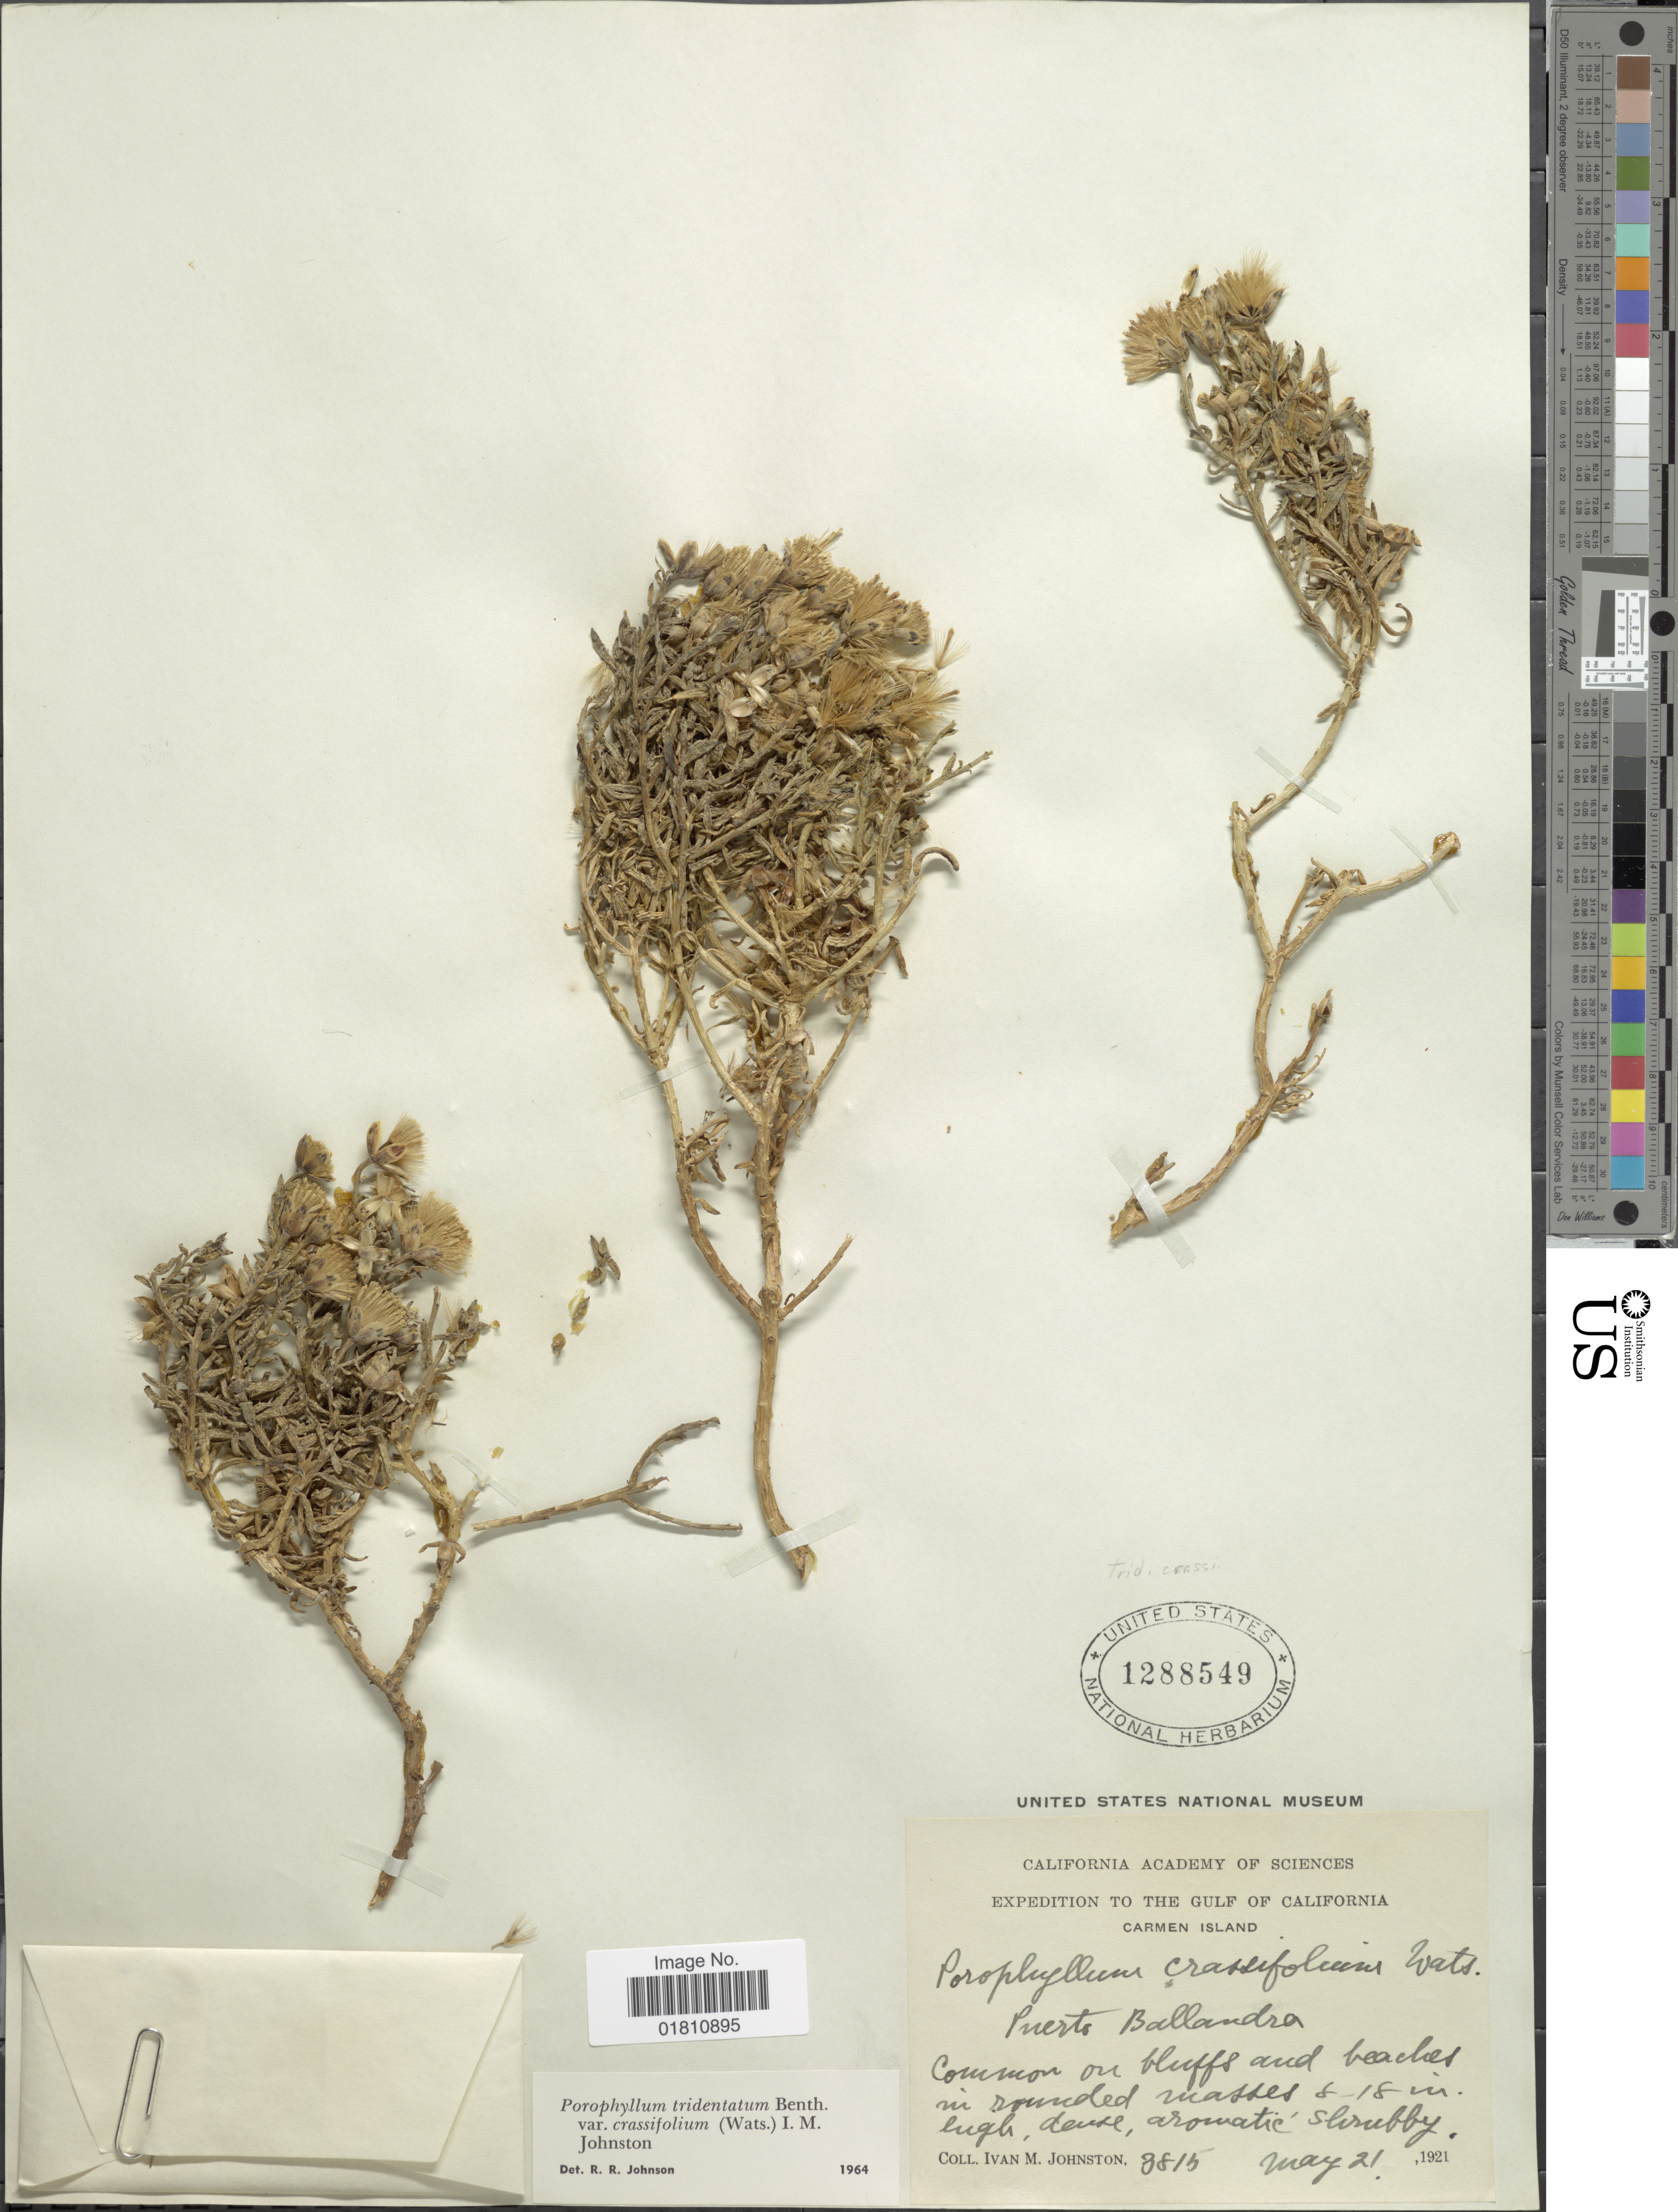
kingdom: Plantae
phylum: Tracheophyta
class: Magnoliopsida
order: Asterales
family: Asteraceae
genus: Bajacalia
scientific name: Bajacalia crassifolia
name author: (S. Watson) Loockerman et al.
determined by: Anzuinelli, M.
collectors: I.M. Johnston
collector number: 3815*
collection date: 1921-05-21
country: Mexico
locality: Gulf of California, Carmen Island, Puerto Ballandra, common on bluffs and beaches in rounded masses.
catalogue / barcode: US 1288549